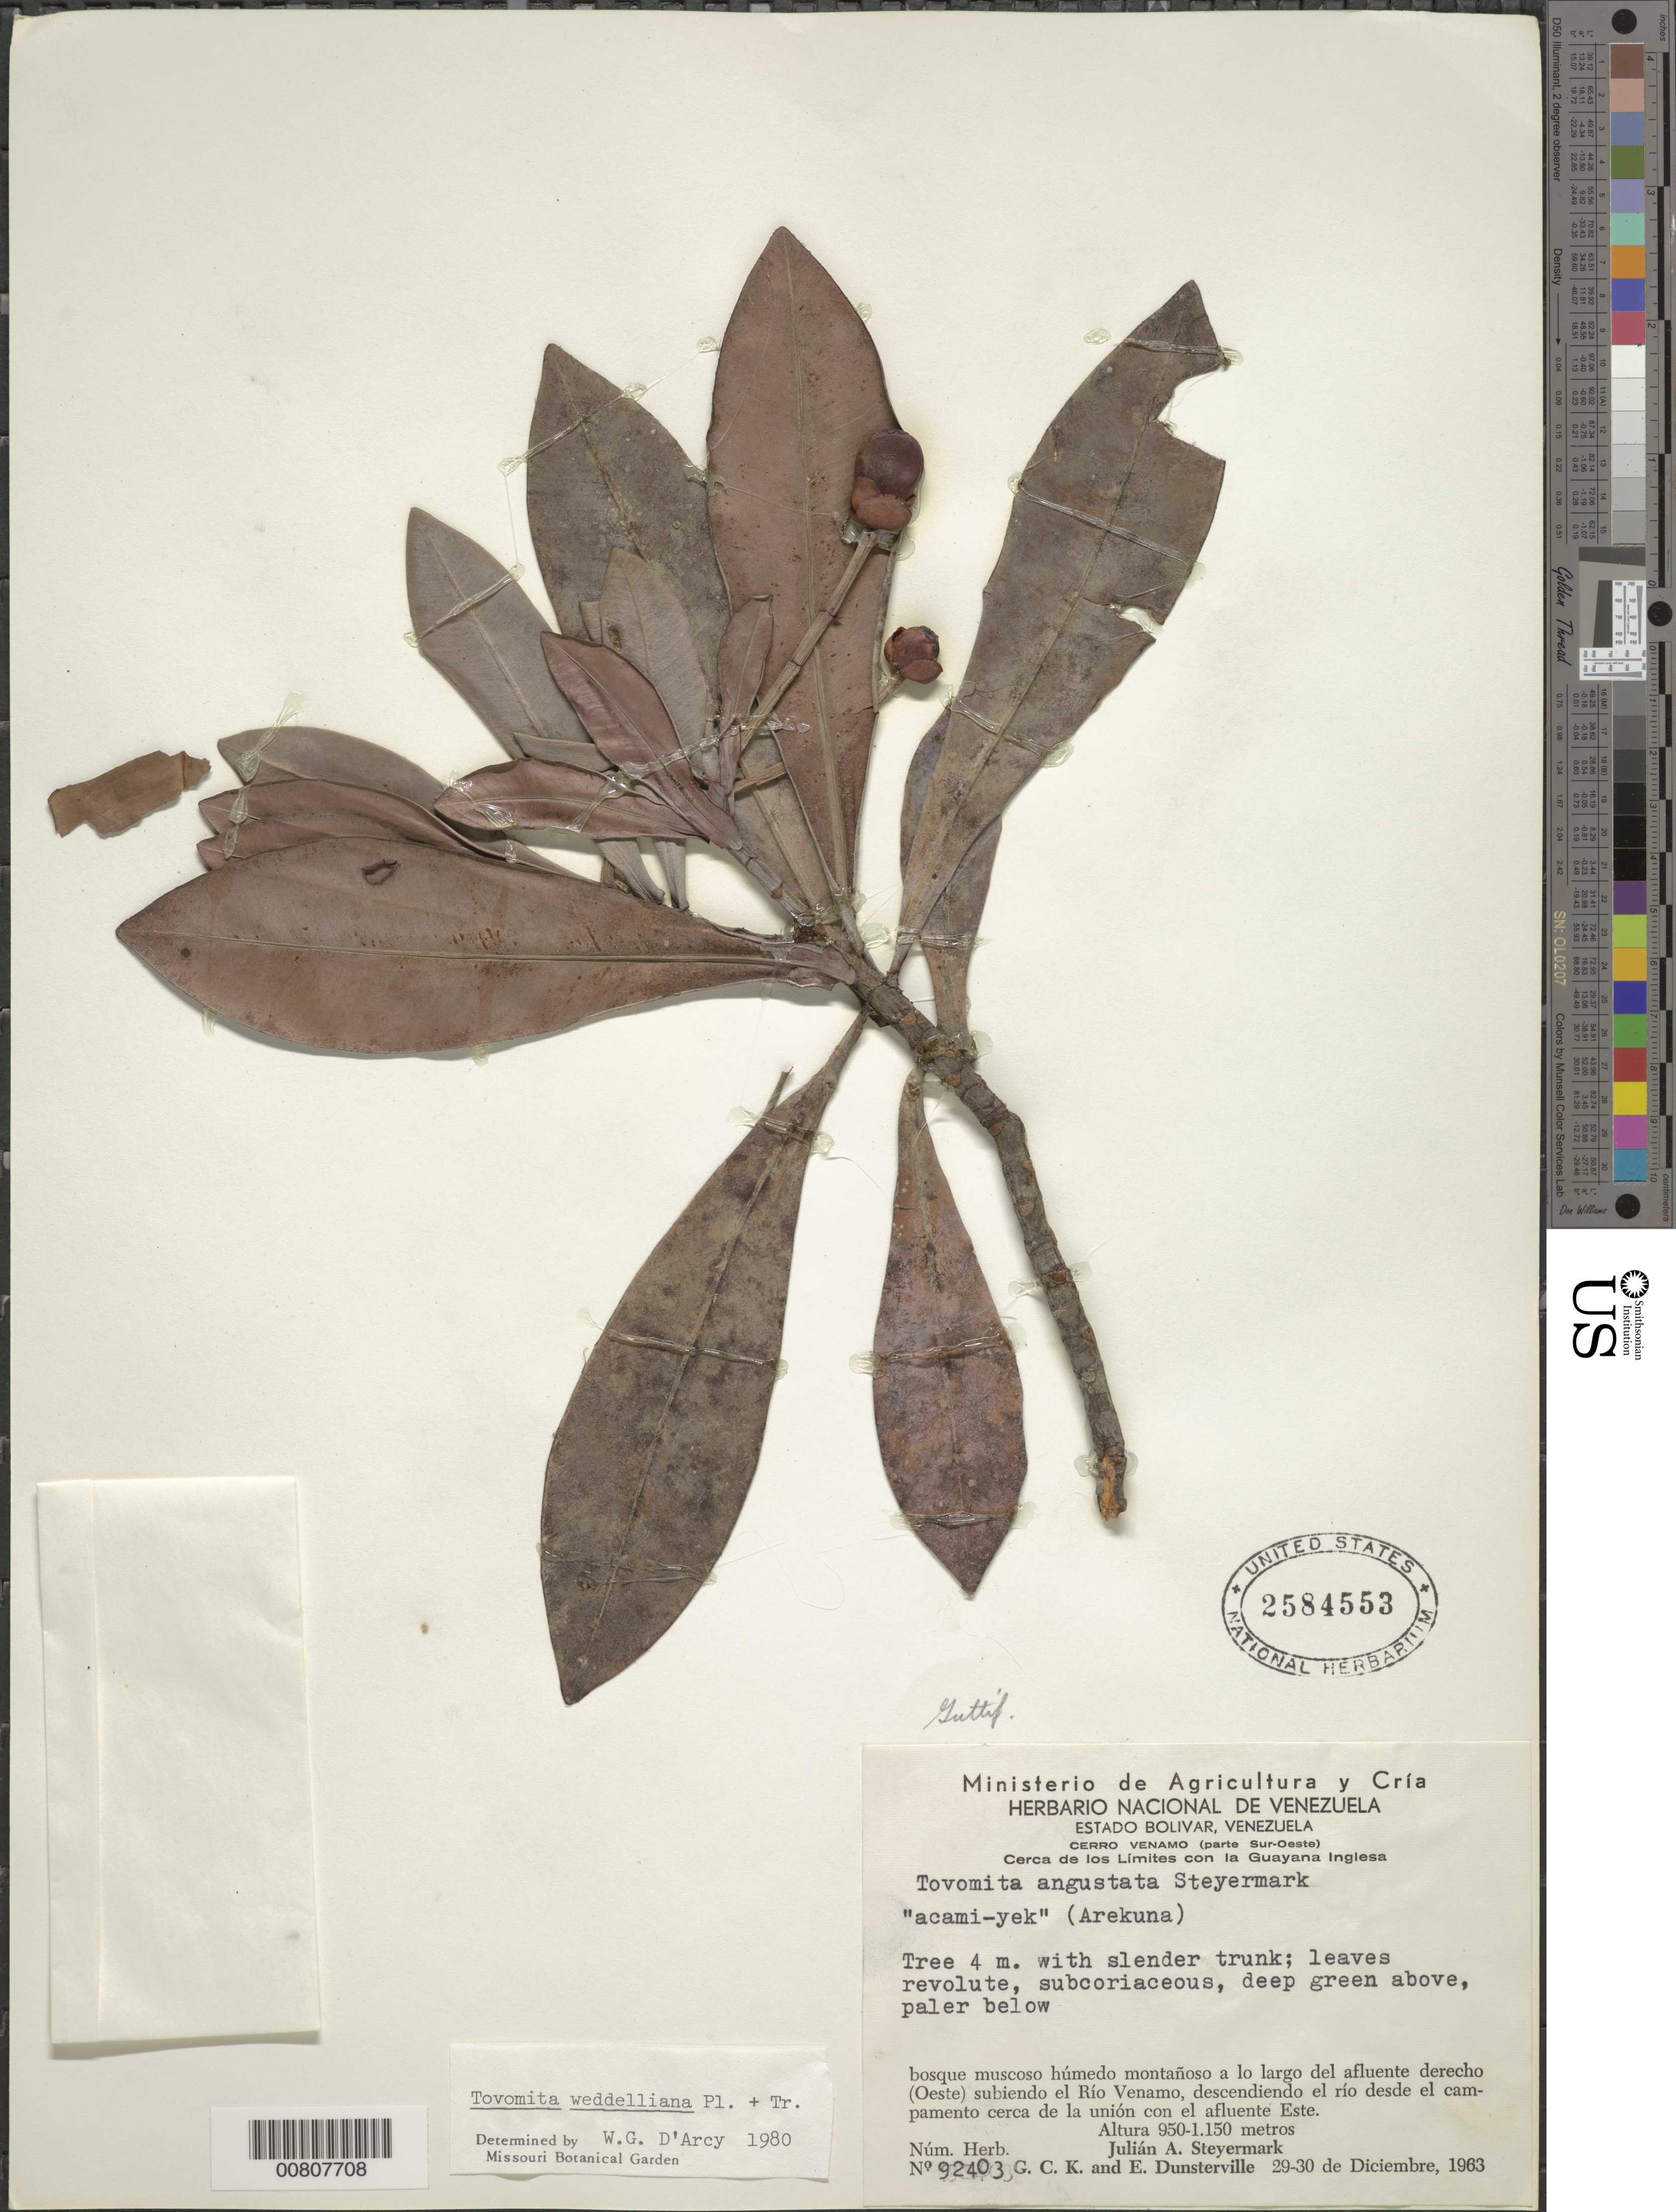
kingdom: Plantae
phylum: Tracheophyta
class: Magnoliopsida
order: Malpighiales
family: Clusiaceae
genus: Arawakia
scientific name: Arawakia weddelliana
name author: (Planch. & Triana) L. Marinho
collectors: J. Steyermark, G. C. K. Dunsterville & E. Dunsterville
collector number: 92403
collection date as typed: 29-Dec-63 to 30-Dec-63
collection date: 1963-12-29/1963-12-30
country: Venezuela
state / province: Bolívar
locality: Cerro Venamo, Río Venamo, cerca de los limites con Guayana Inglesa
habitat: Bosque muscoso humedo montanoso a lo largo del rio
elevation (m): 950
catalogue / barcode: US 2584553